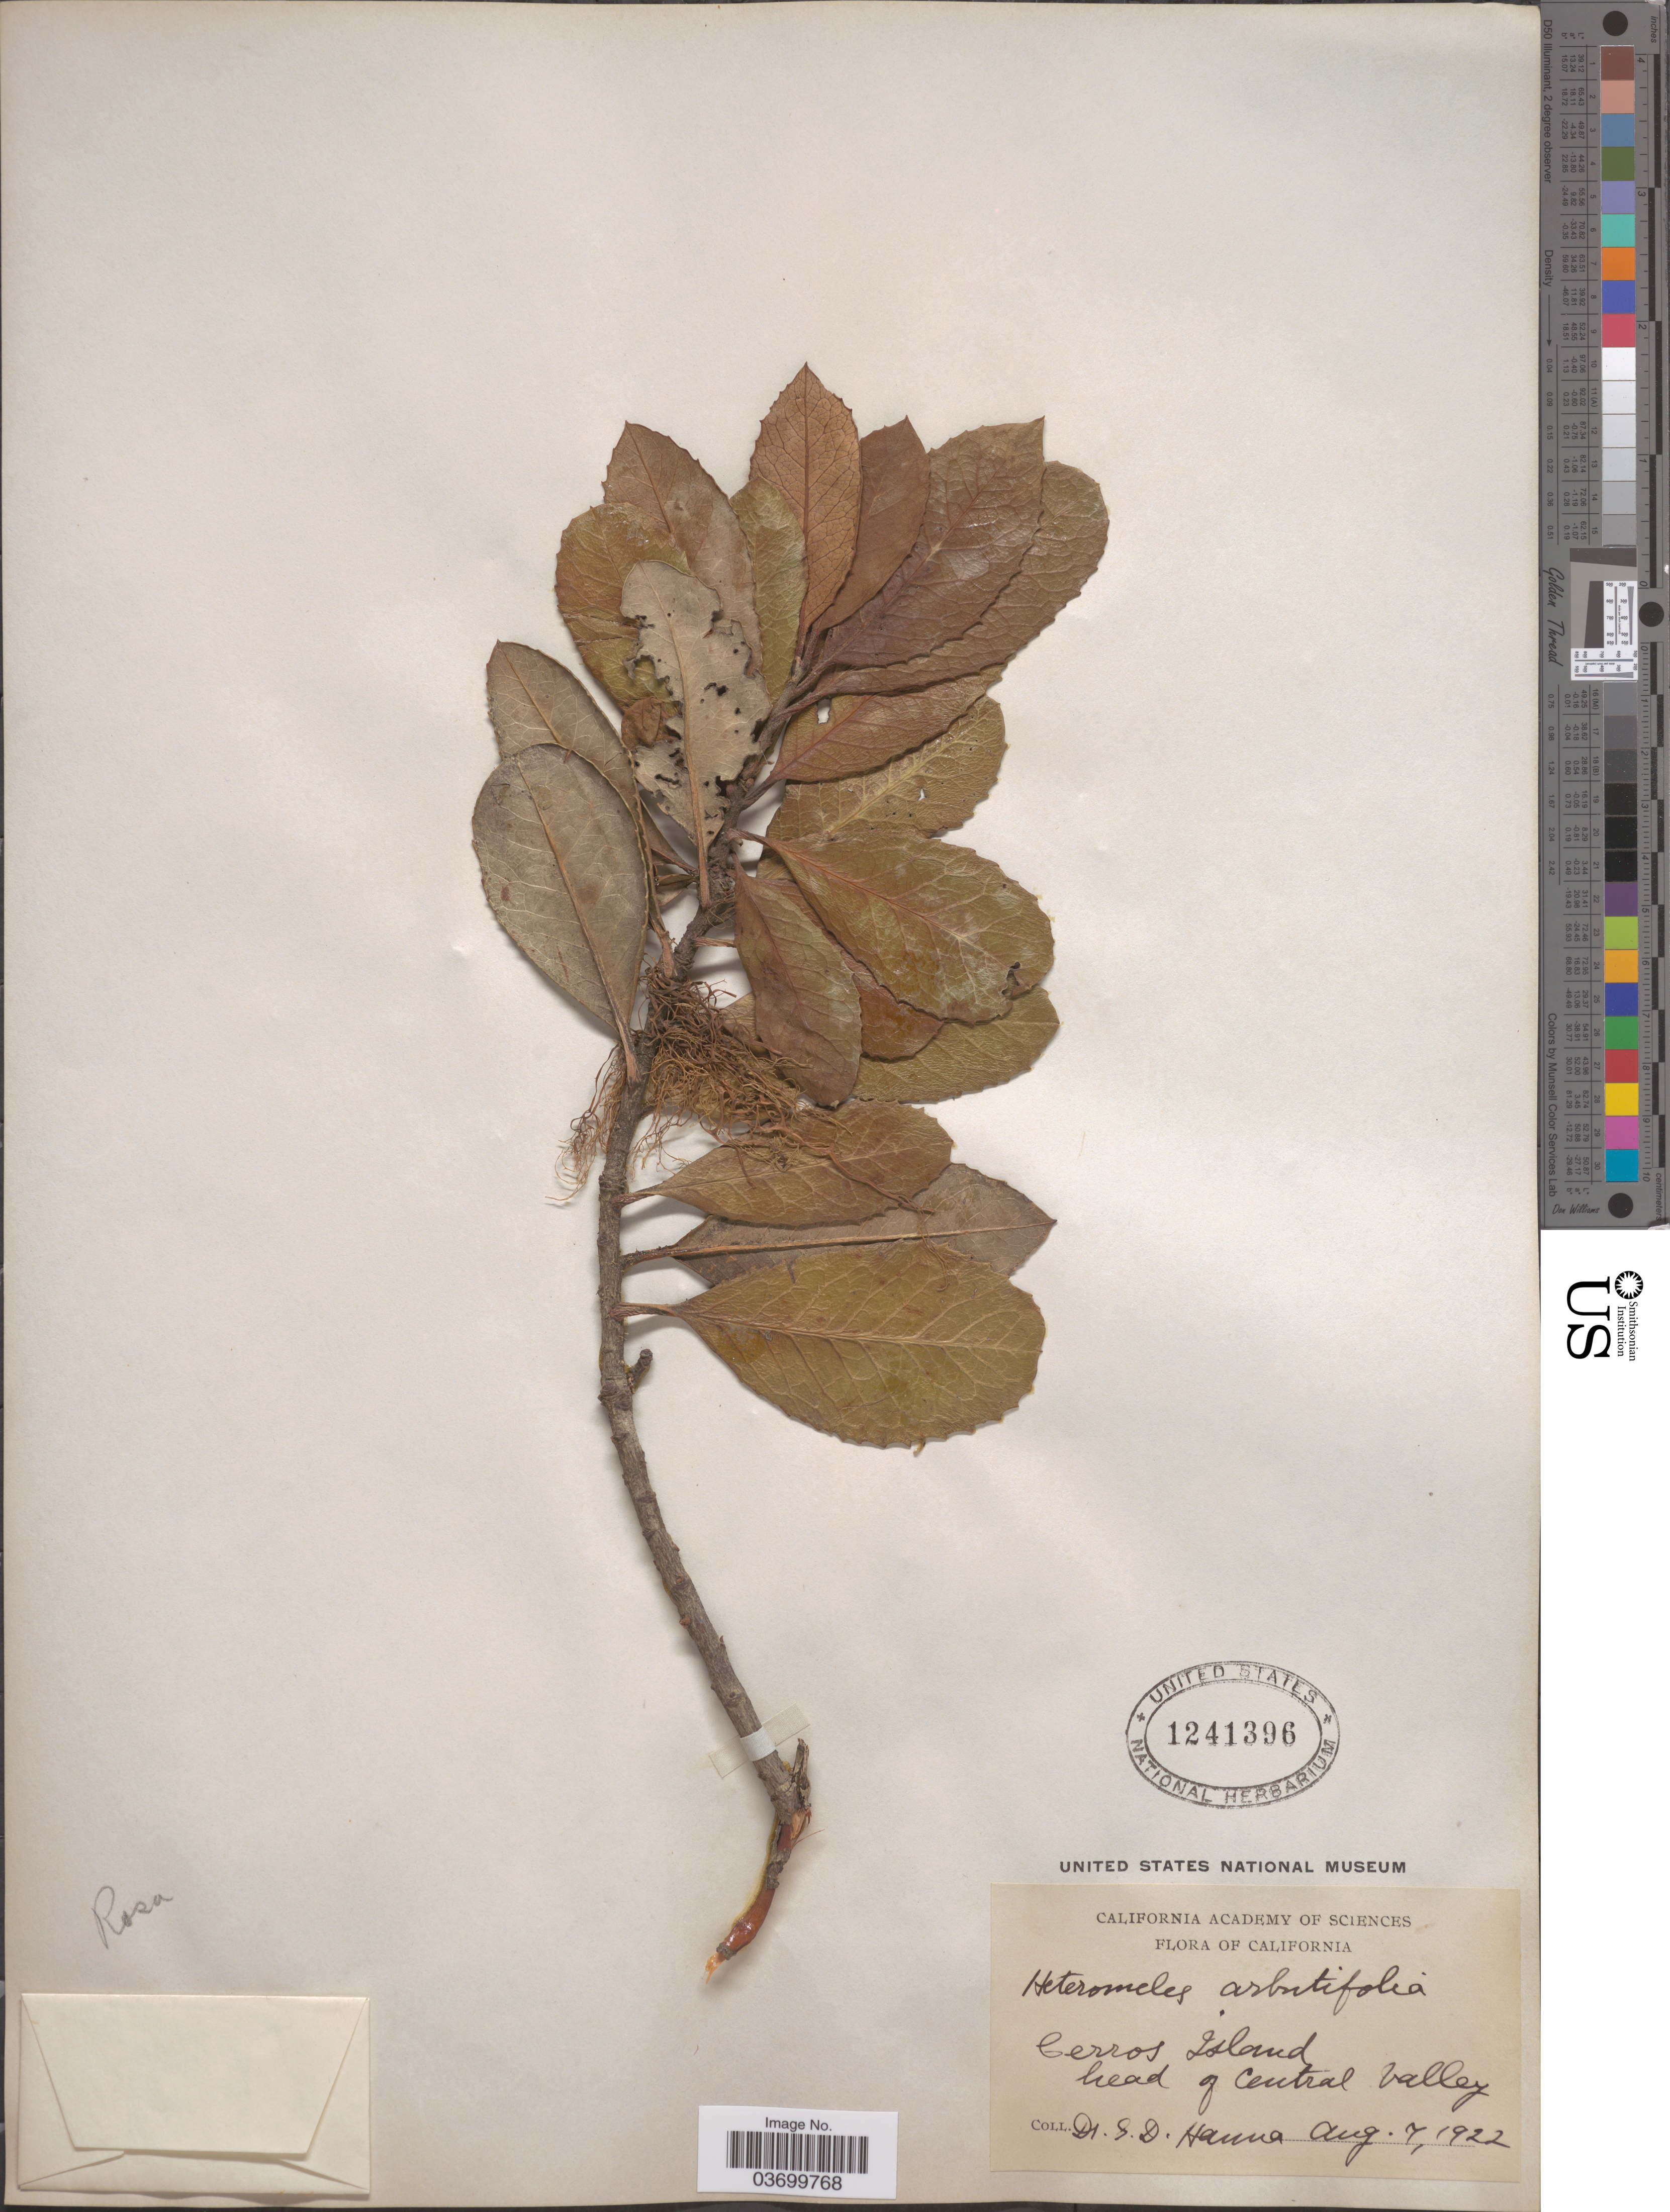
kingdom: Plantae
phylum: Tracheophyta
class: Magnoliopsida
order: Rosales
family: Rosaceae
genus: Heteromeles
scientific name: Heteromeles arbutifolia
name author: (Lindl.) Roemer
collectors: G. D. Hanna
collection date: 1922-08-07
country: United States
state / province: California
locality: Cerros Island. Head of Central Valley.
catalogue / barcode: US 1241396